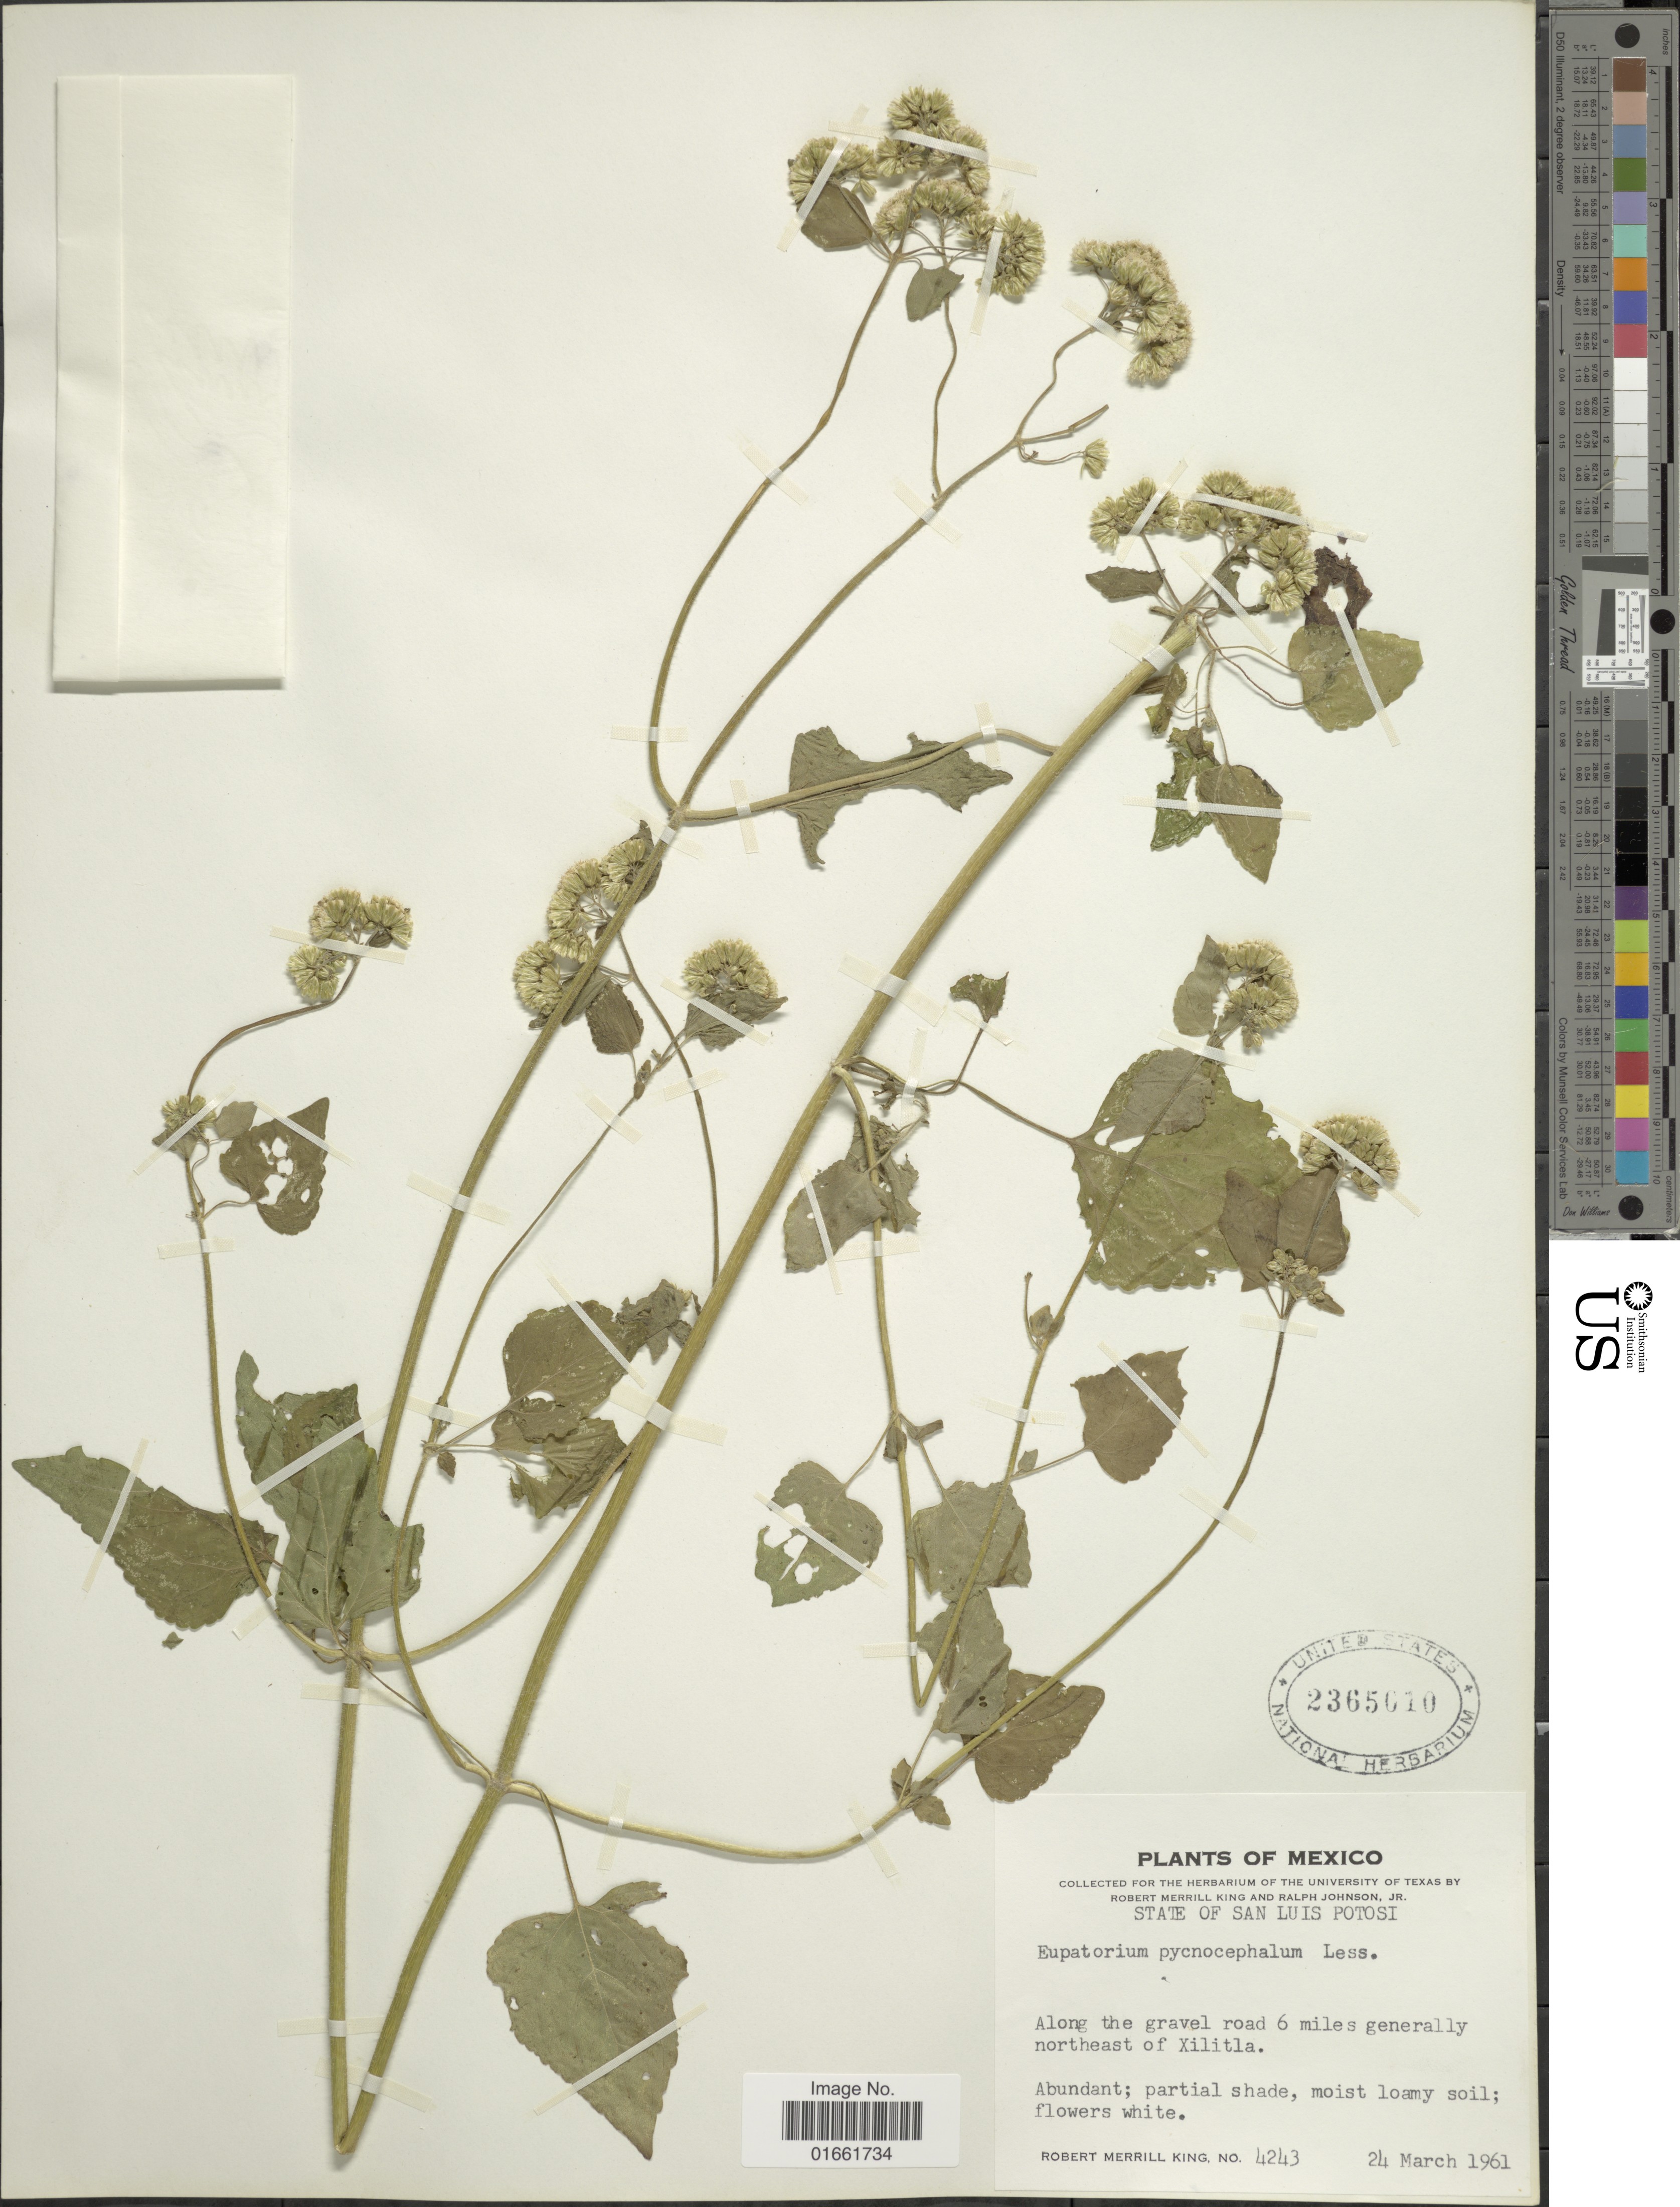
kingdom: Plantae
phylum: Tracheophyta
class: Magnoliopsida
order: Asterales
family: Asteraceae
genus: Fleischmannia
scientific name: Fleischmannia pratensis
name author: (Klatt) R.M. King & H. Rob.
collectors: R. M. King & R. Johnson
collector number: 4243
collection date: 1961-03-24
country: Mexico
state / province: San Luis Potosí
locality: Along the gravel road 6 miles generally, northeast of Xilitla.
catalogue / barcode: US 2365010